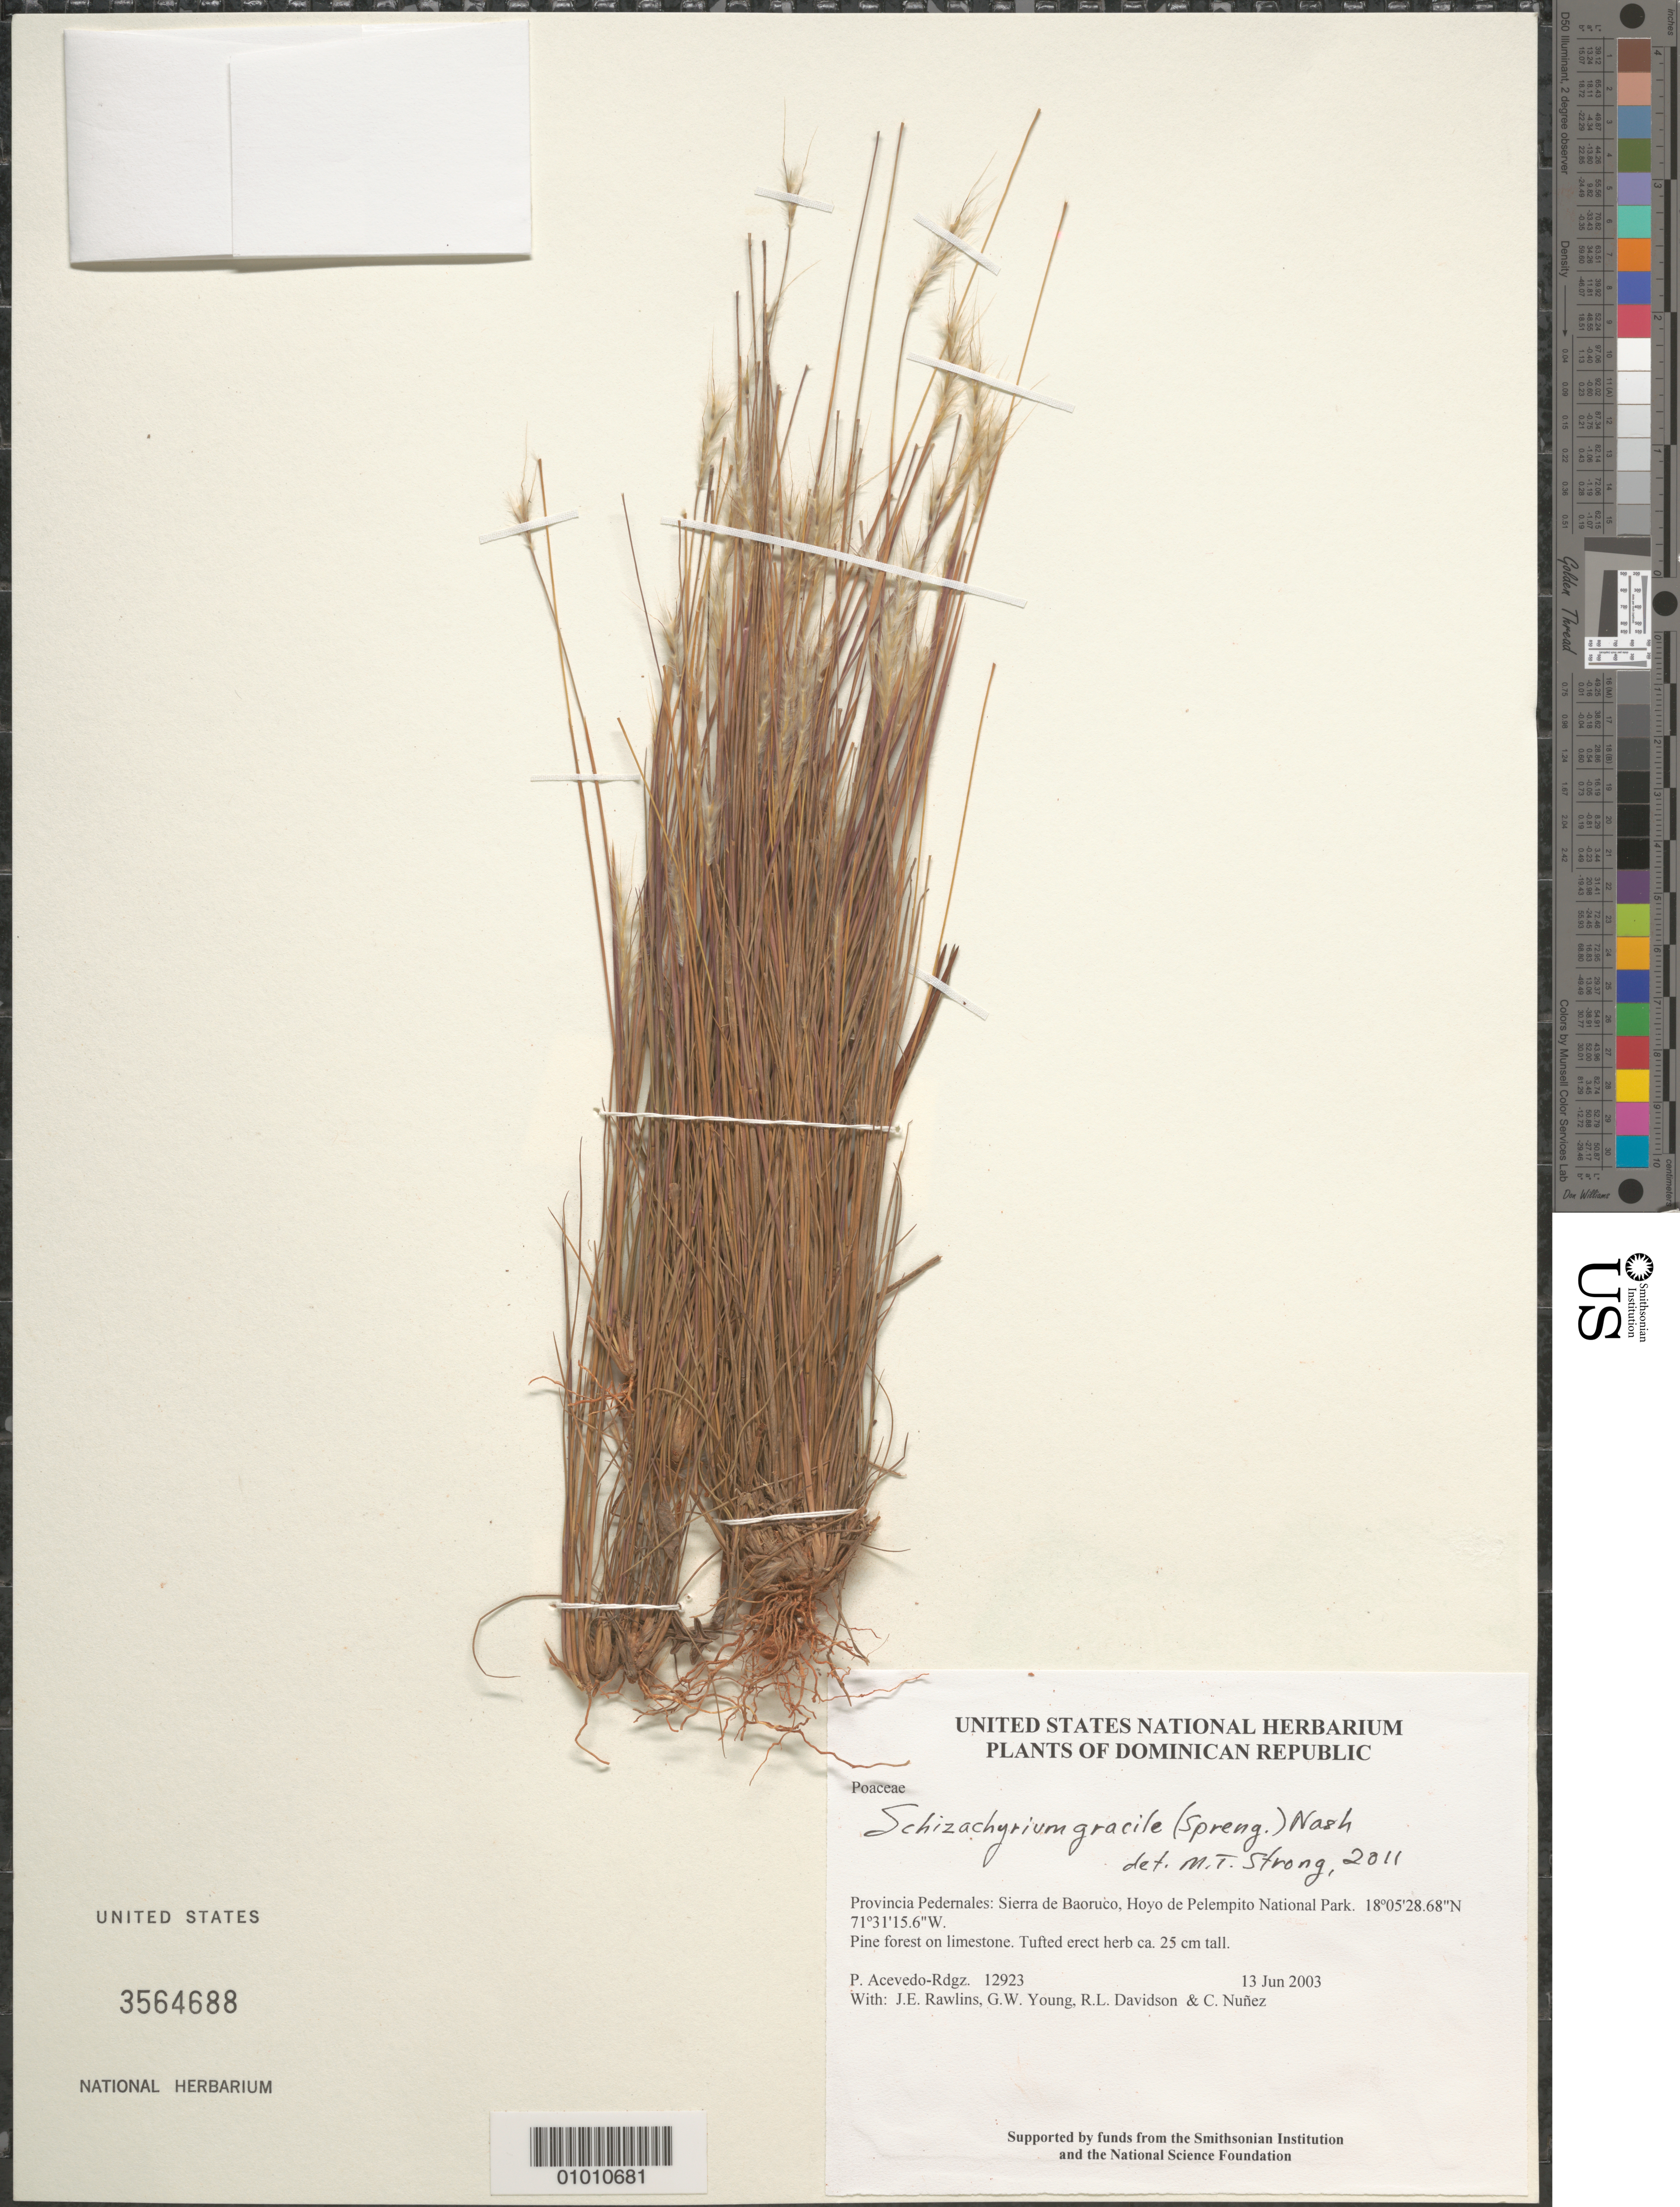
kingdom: Plantae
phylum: Tracheophyta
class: Liliopsida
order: Poales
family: Poaceae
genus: Schizachyrium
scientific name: Schizachyrium gracile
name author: (Spreng.) Nash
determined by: Strong, M. T., (US), Smithsonian Institution - National Museum of Natural History (UNITED STATES)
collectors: P. Acevedo-Rodr., J. Rawlins, G. Young, R. Davidson & C. Nunez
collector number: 12923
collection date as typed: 13 Jun 2003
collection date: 2003-06-13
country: Dominican Republic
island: Hispaniola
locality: Provincia Pedernales: Sierra de Baoruco, Hoyo de Pelempito National Park.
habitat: Pine forest on limestone.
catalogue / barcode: US 3564688